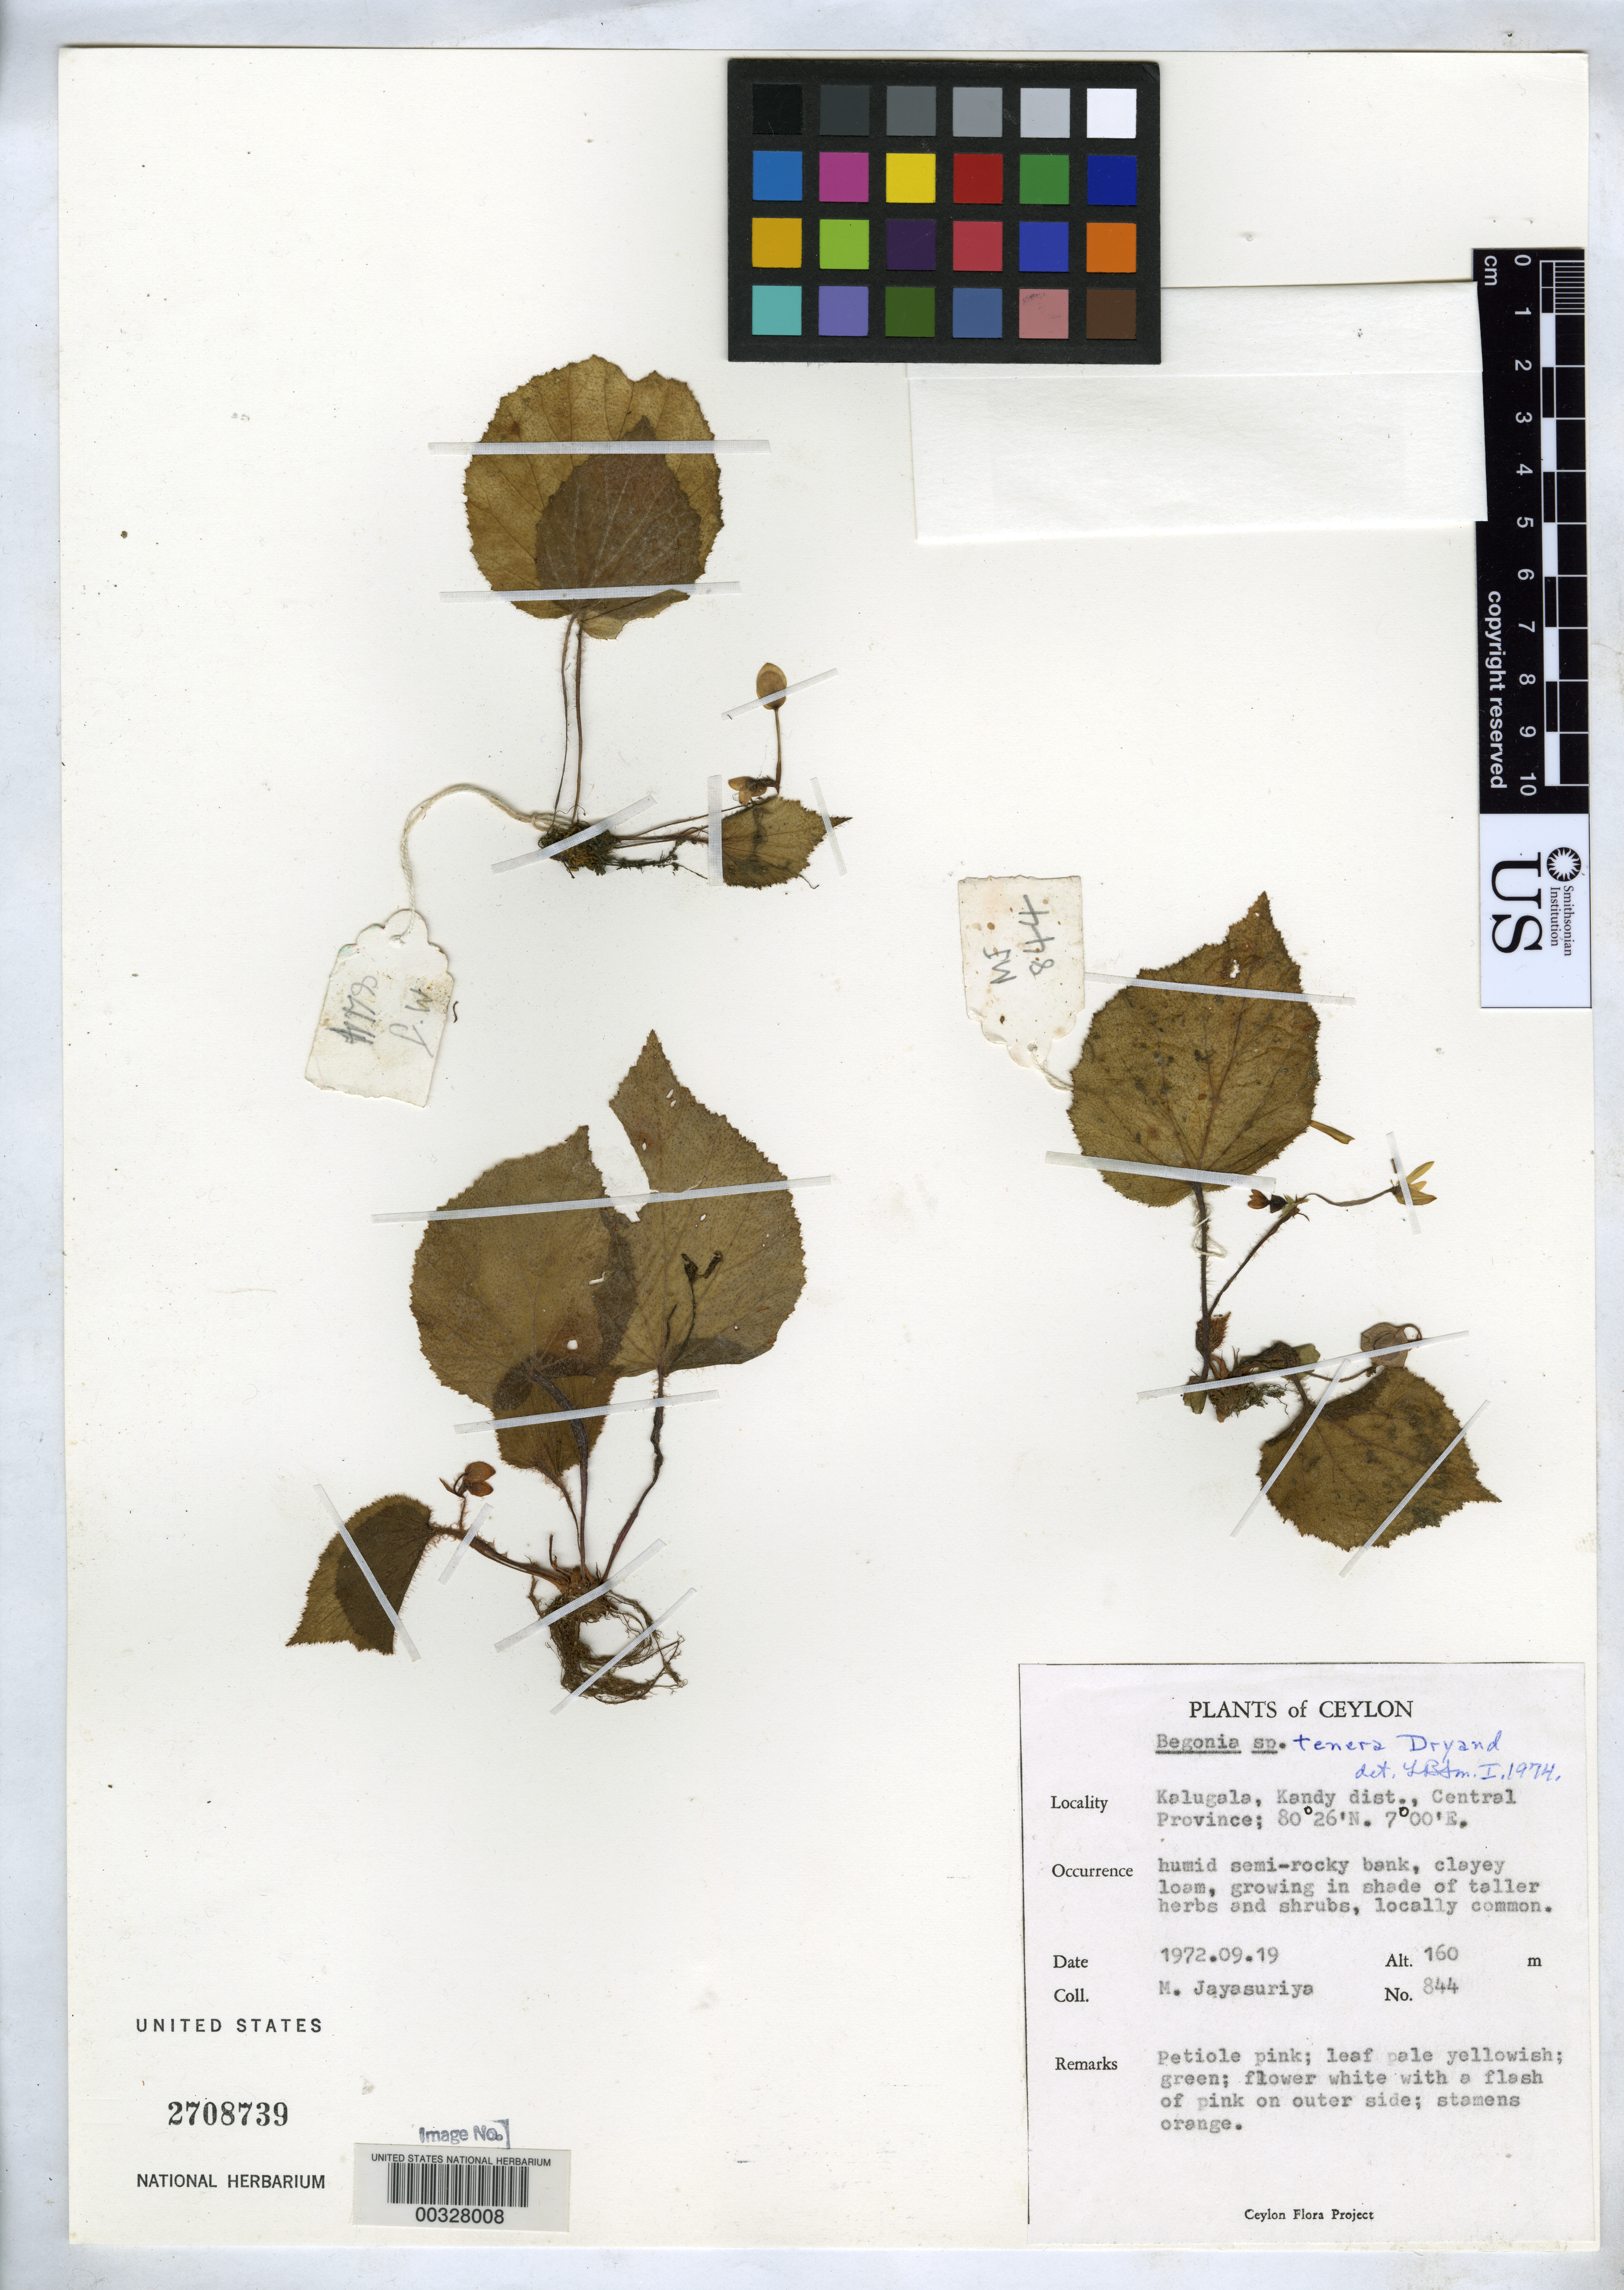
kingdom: Plantae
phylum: Tracheophyta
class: Magnoliopsida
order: Cucurbitales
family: Begoniaceae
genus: Begonia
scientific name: Begonia tenera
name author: Dryand.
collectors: A. H. Jayasuriya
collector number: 844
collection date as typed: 19 Sep 1972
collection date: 1972-09-19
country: Sri Lanka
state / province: Central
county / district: Kandy Dist.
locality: Kalugala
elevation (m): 160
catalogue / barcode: US 2708739